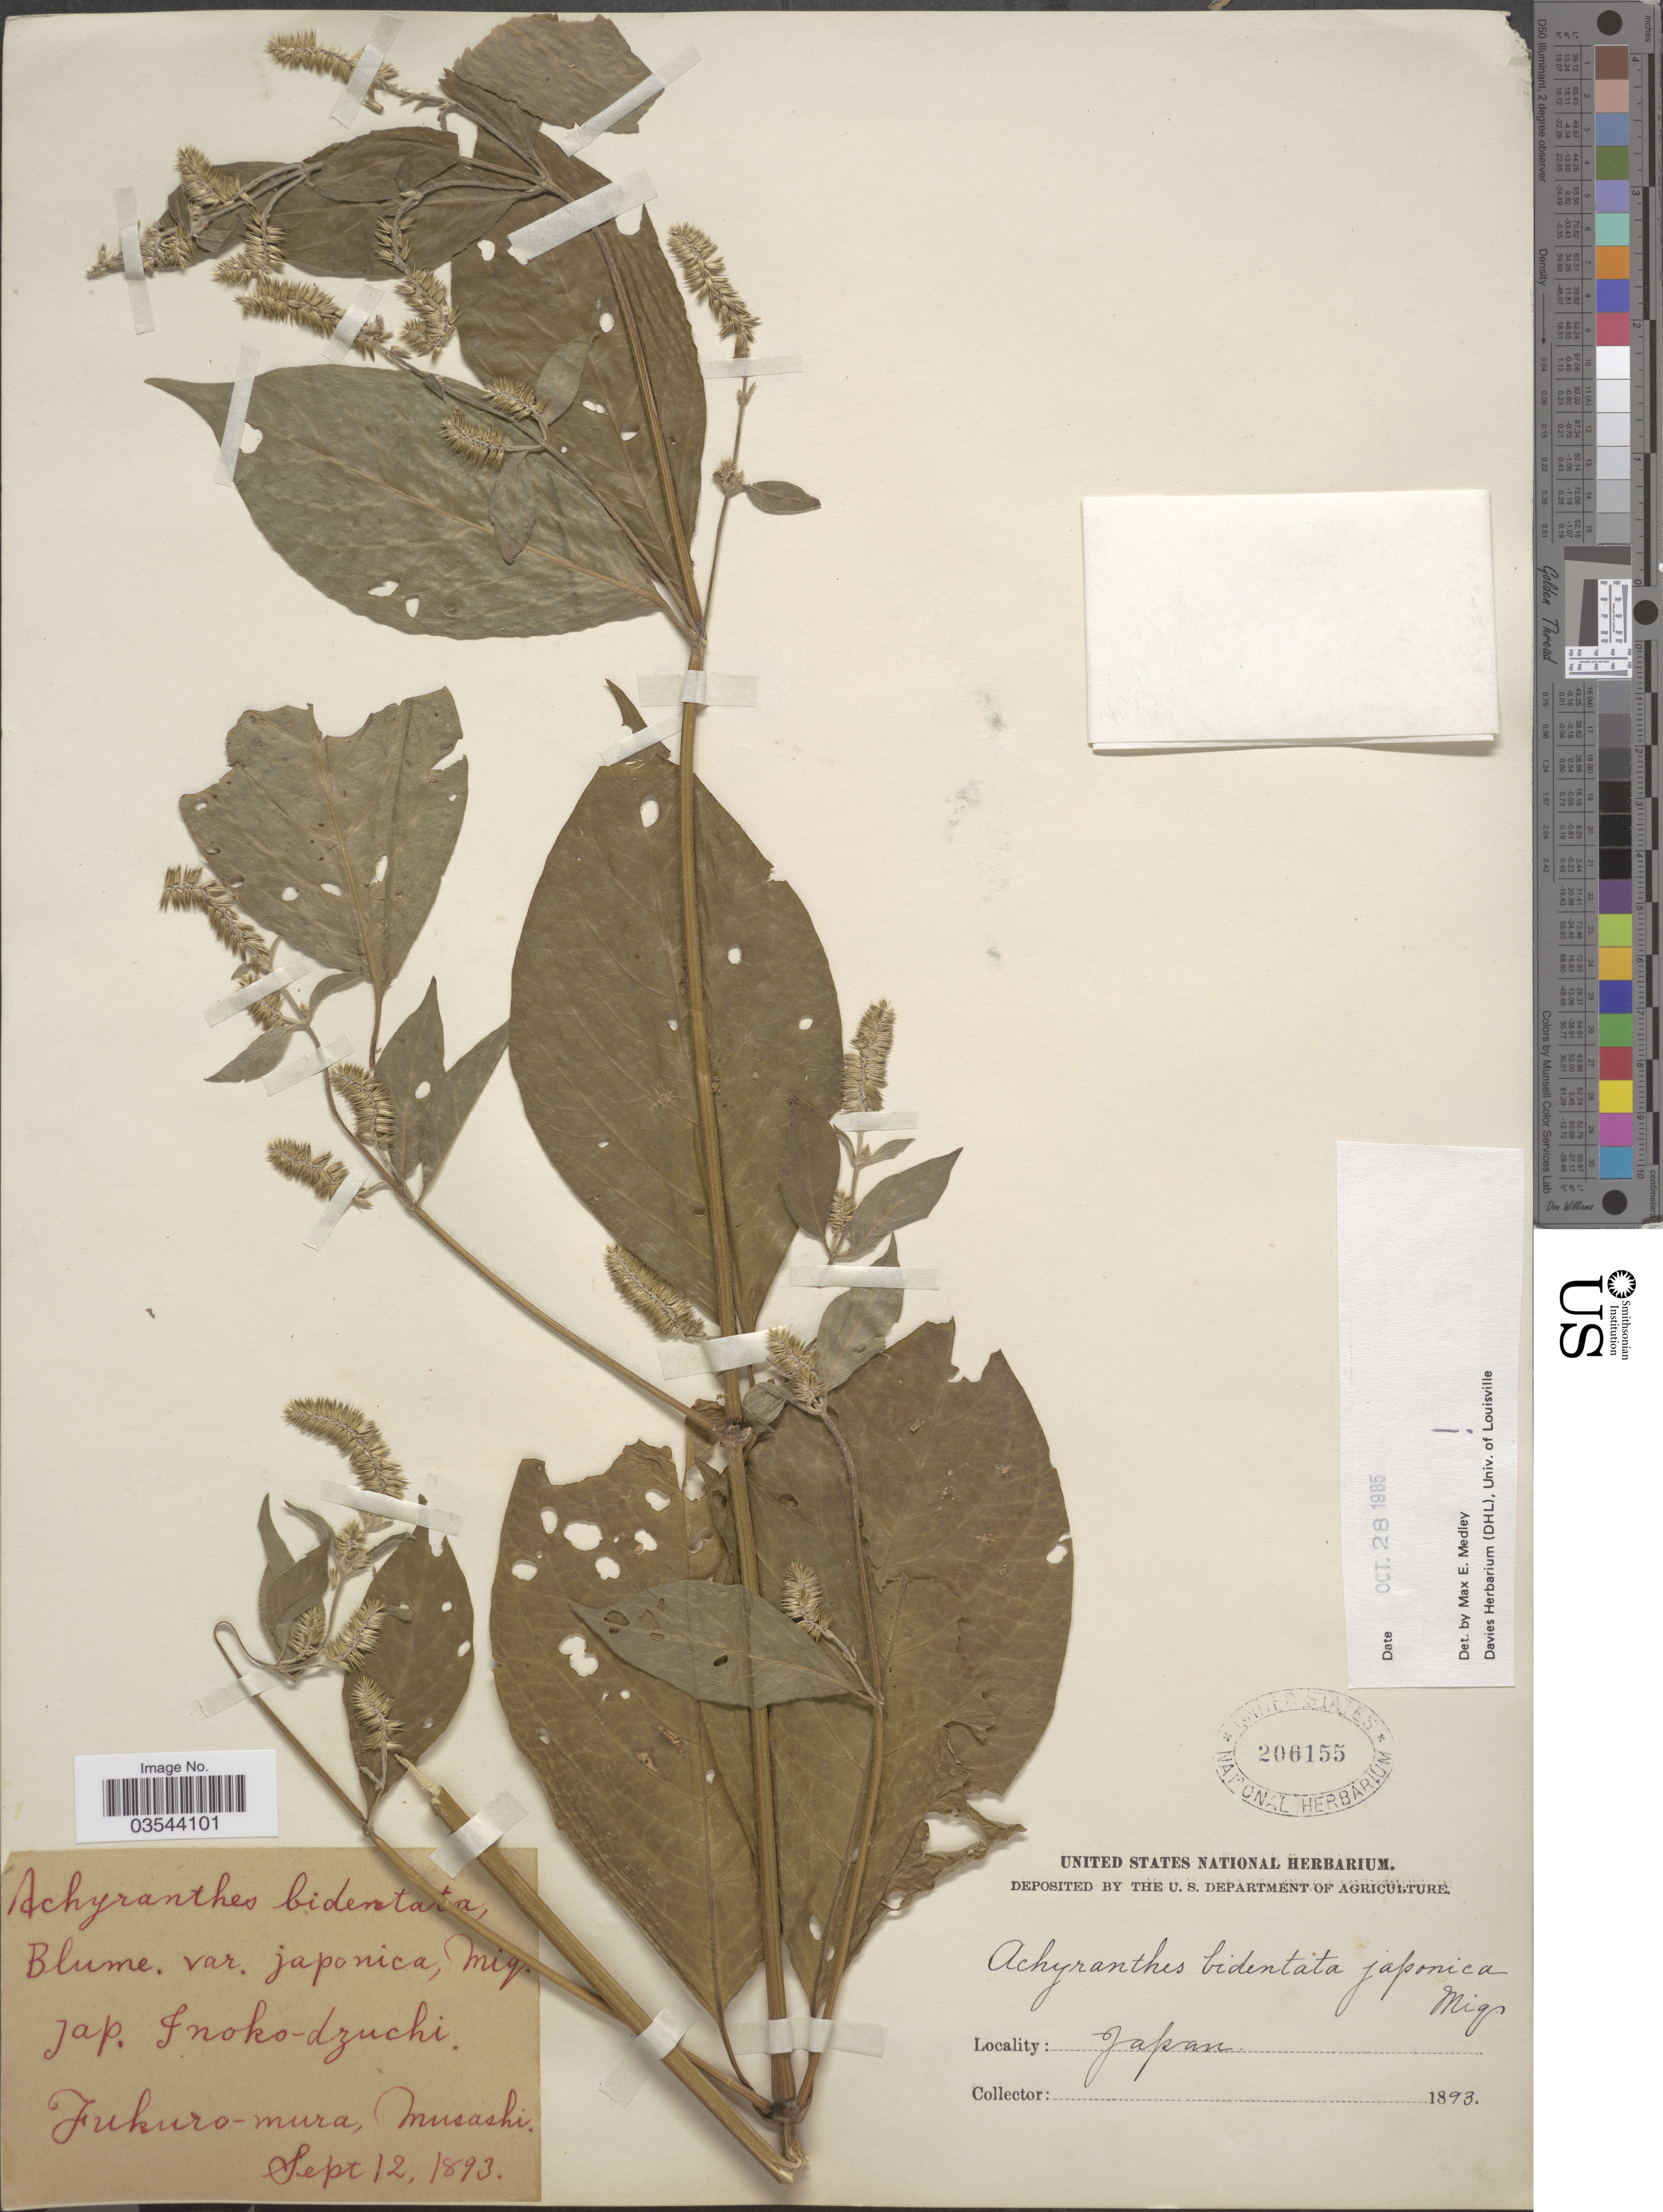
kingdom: Plantae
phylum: Tracheophyta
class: Magnoliopsida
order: Caryophyllales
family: Amaranthaceae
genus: Achyranthes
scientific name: Achyranthes bidentata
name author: Blume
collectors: ex herb. United States National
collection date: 1893-09-12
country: Japan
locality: Jukuro-mura, Musashi.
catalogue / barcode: US 206155